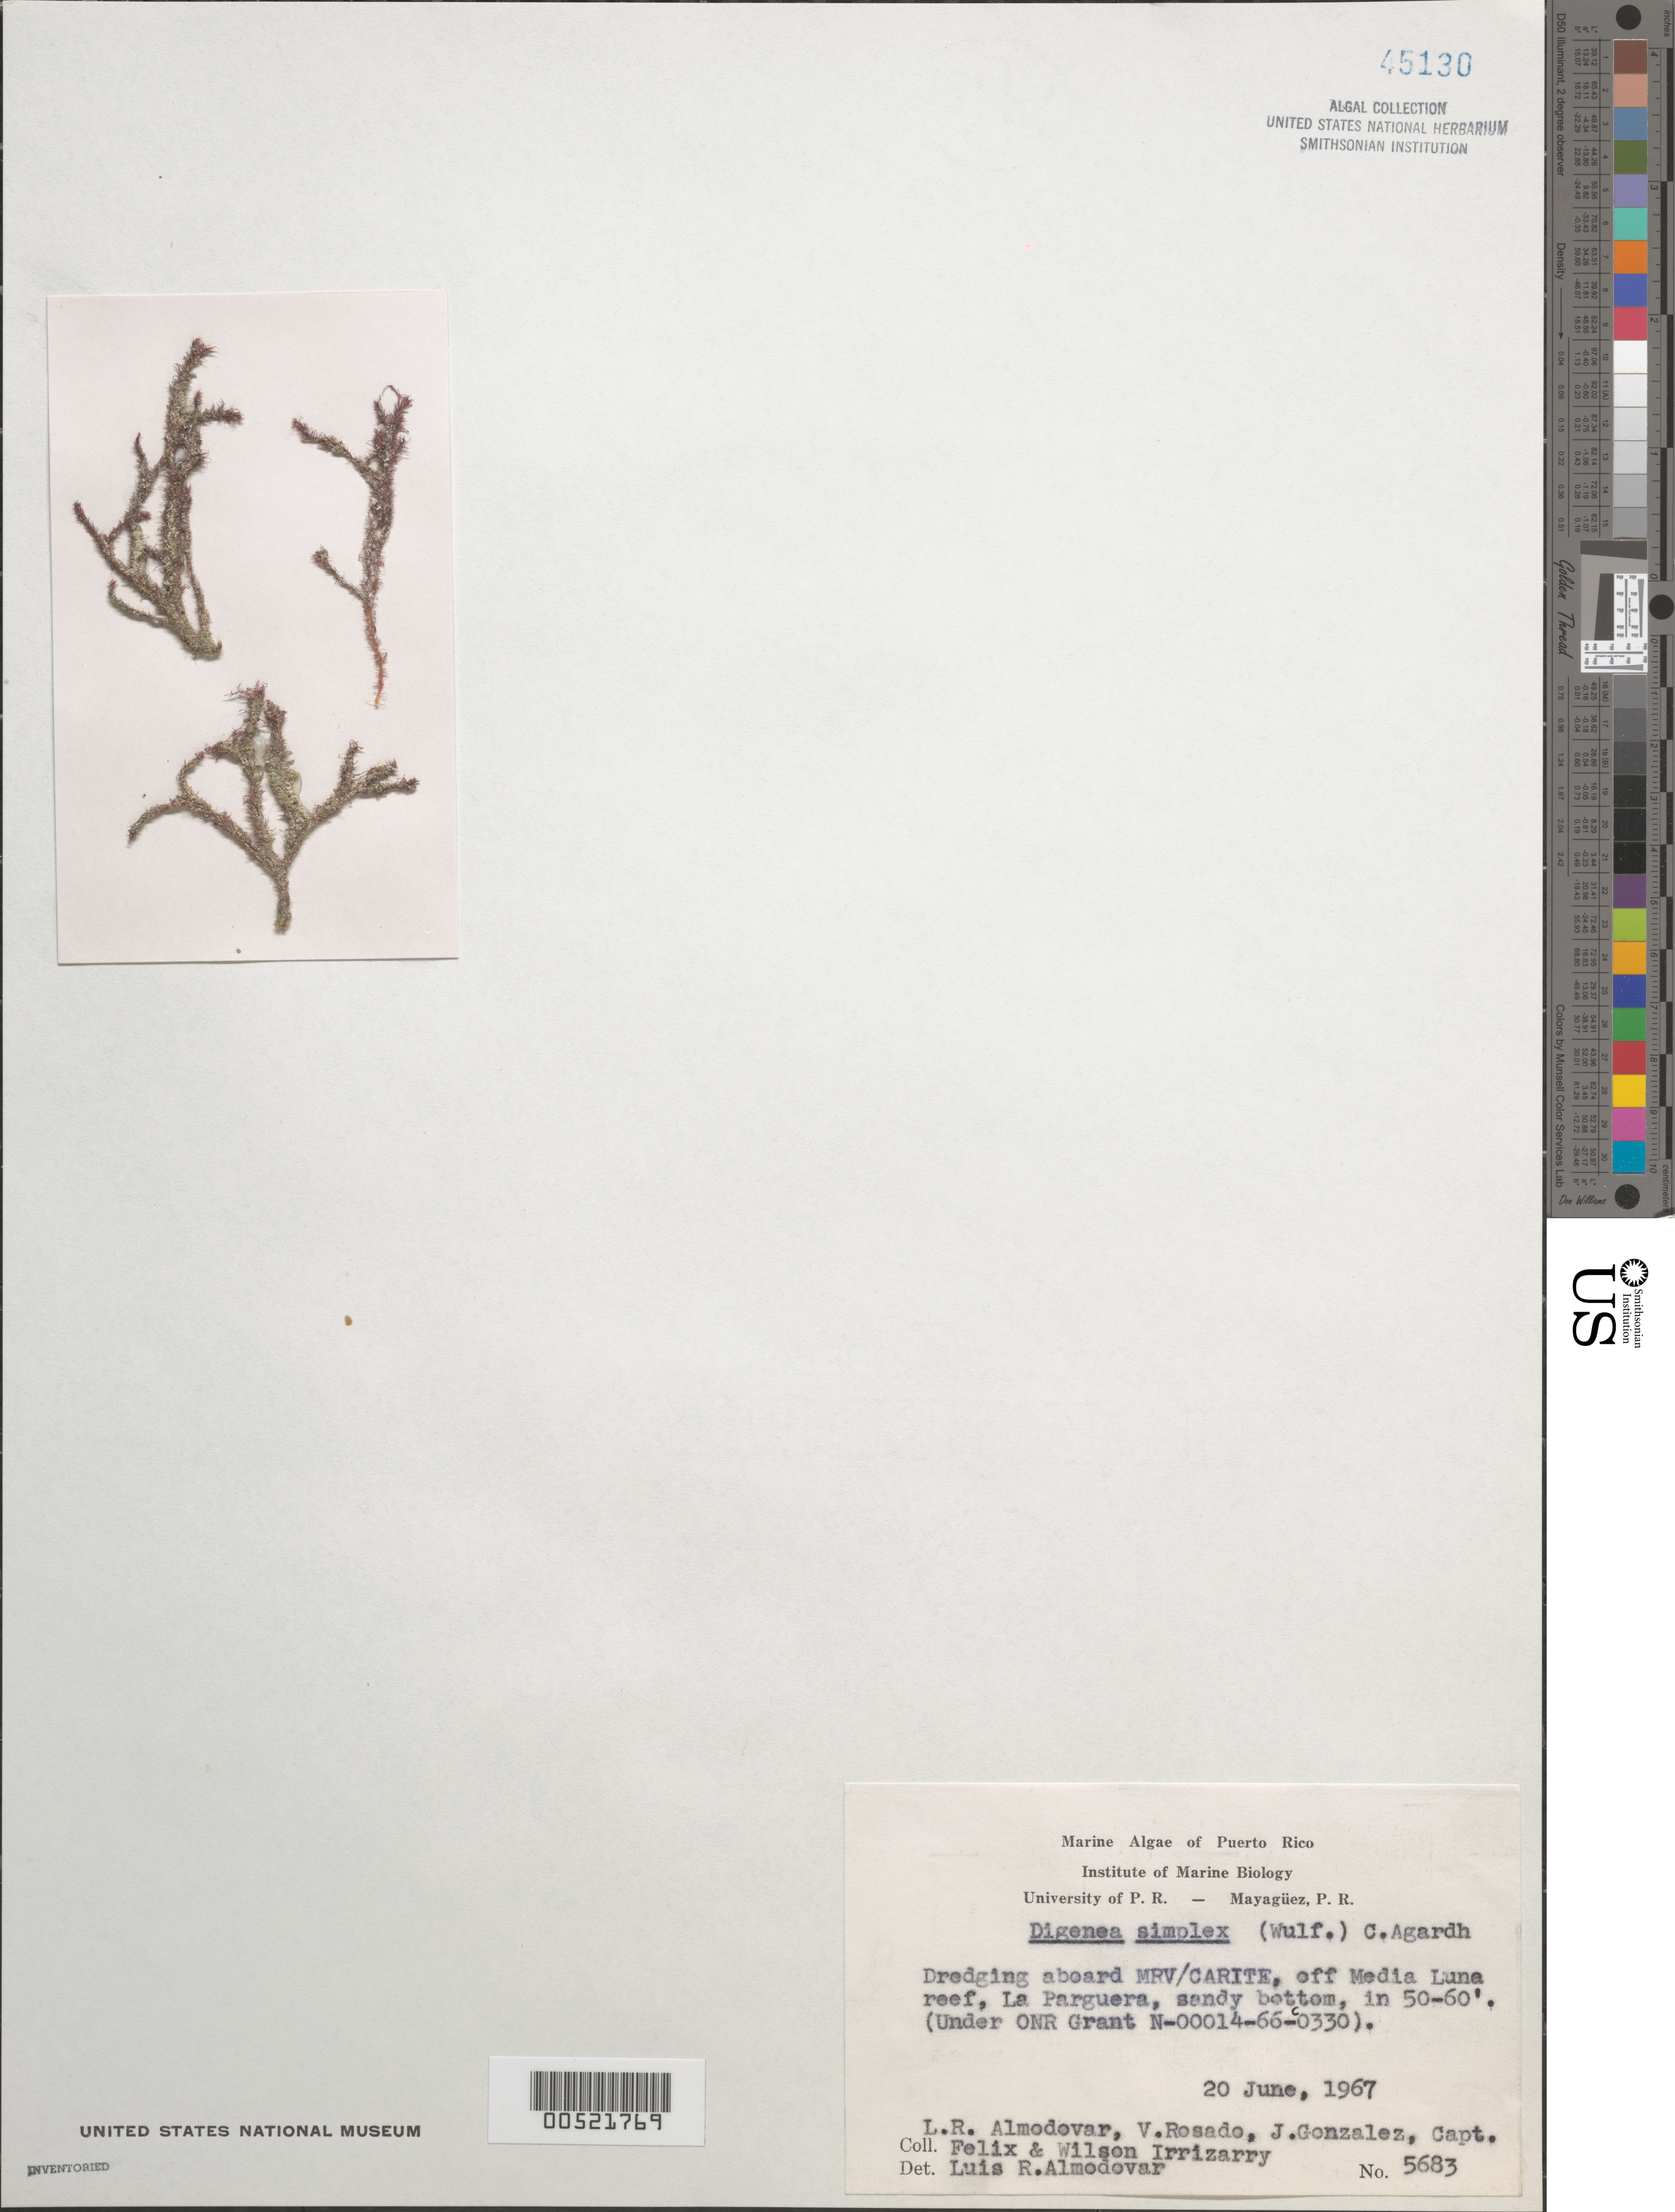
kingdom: Plantae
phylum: Rhodophyta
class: Florideophyceae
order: Ceramiales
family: Rhodomelaceae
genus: Digenea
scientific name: Digenea simplex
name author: (Wulfen) C. Agardh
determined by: Almodovar, L. R.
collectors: L. Almodovar, V. Rosado, J. Gonzalez, C. Felix & W. Irizarry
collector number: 5683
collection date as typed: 20 Jun 1967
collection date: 1967-06-20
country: Puerto Rico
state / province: Lajas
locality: La Parguera, off Media Luna Reef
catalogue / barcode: US 45130